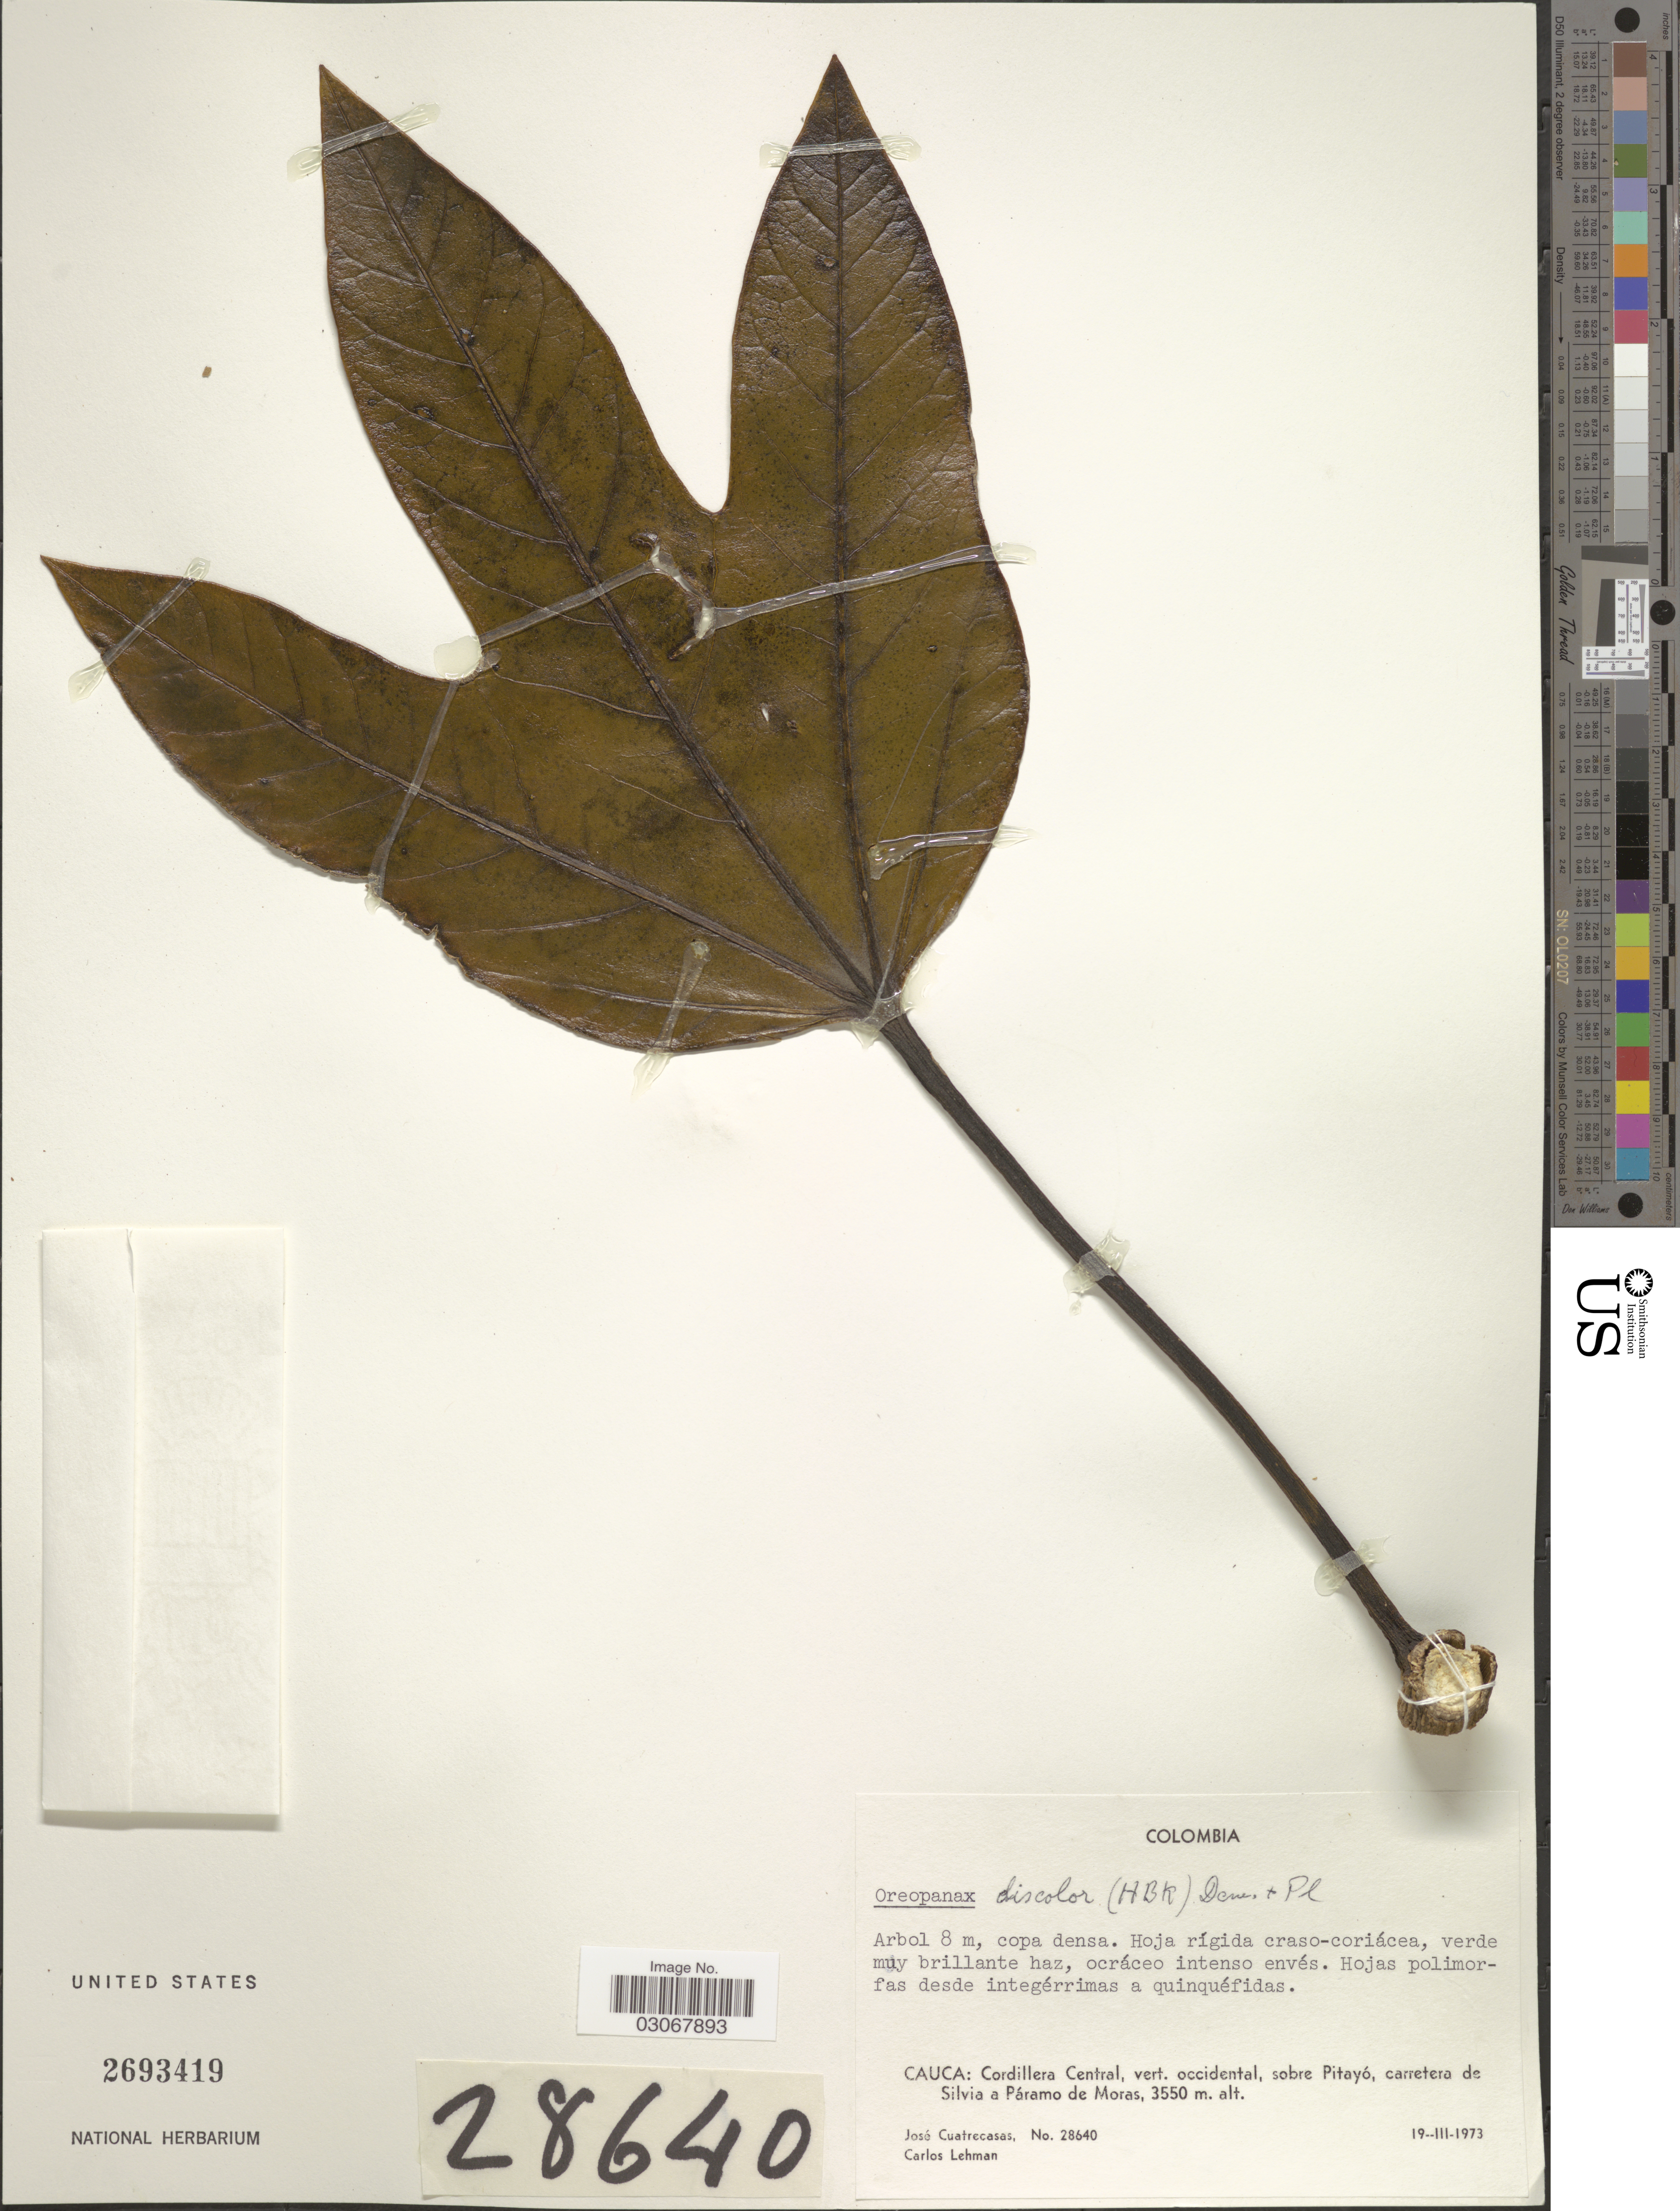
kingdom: Plantae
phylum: Tracheophyta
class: Magnoliopsida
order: Apiales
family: Araliaceae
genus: Oreopanax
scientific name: Oreopanax discolor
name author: (Kunth) Decne. & Planch.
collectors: J. Cuatrecasas & C. Lehman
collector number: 28640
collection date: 1973-03-19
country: Colombia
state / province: Cauca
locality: Cordillera Central, vert. occidental, sobre Pitayó, carretera de Silvia a Páramo de Moras.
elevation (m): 3550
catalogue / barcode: US 2693419